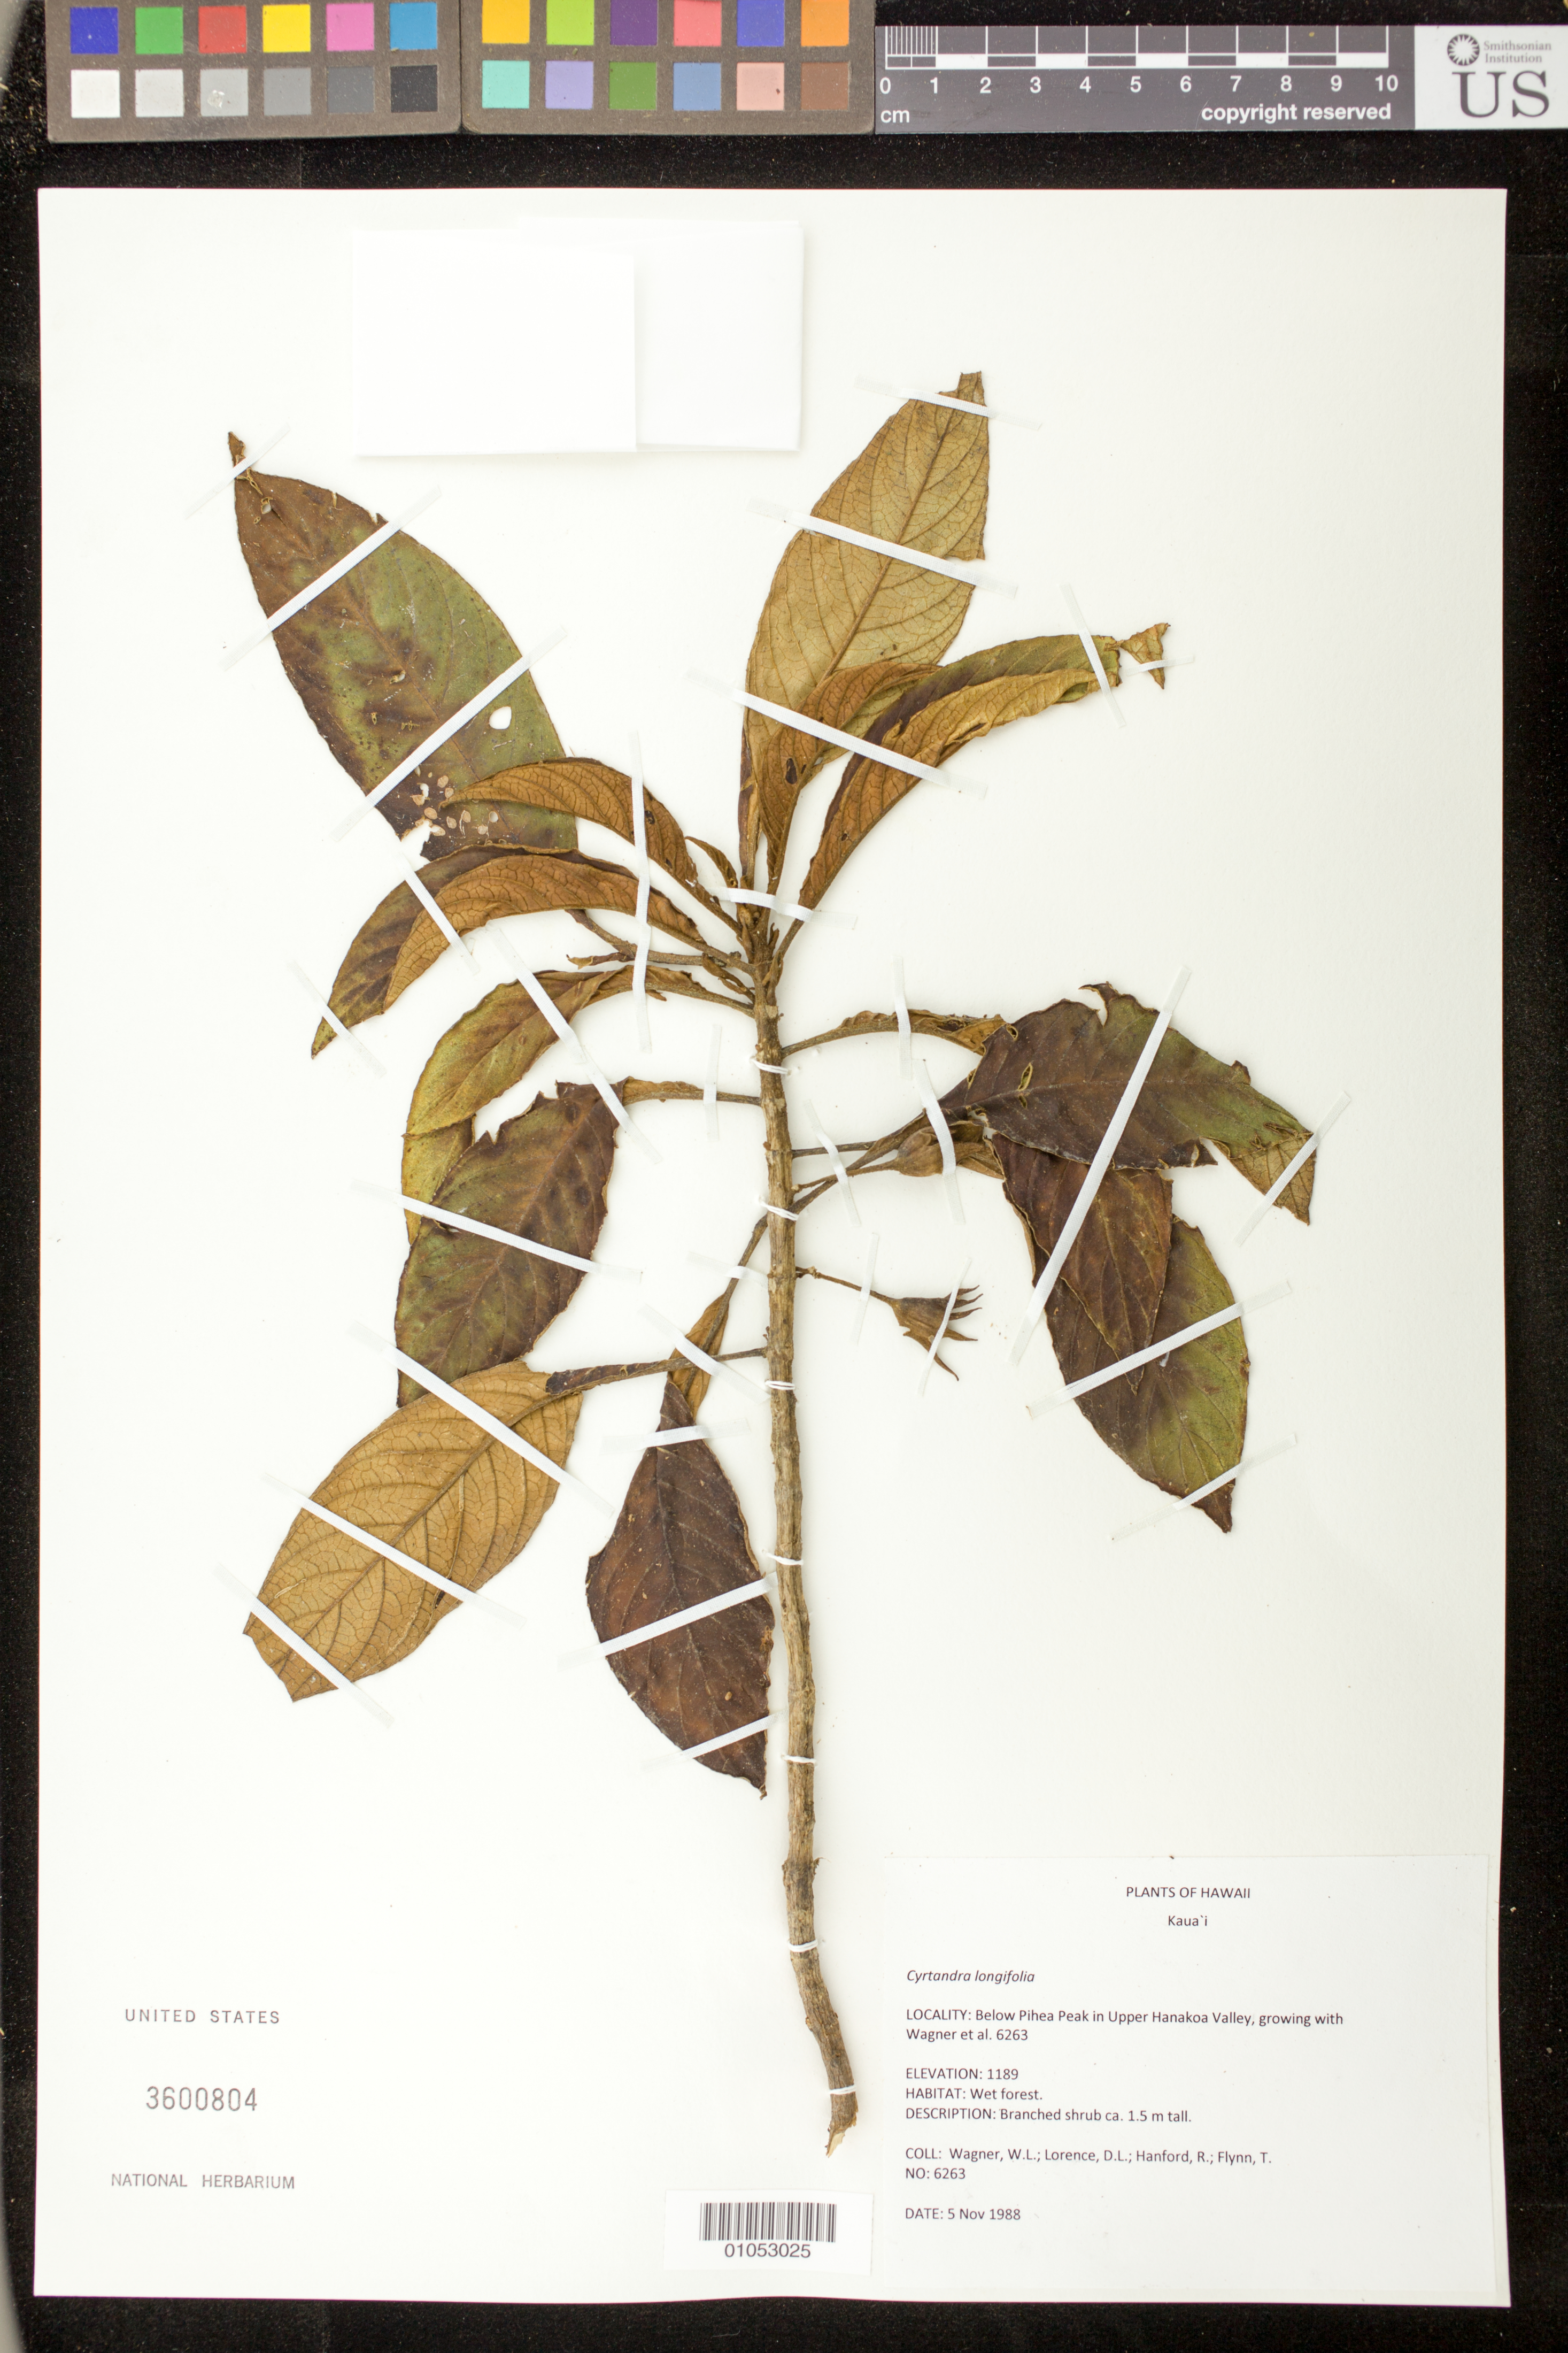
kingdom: Plantae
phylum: Tracheophyta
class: Magnoliopsida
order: Lamiales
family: Gesneriaceae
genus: Cyrtandra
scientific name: Cyrtandra longifolia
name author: (Wawra) Hillebr. ex C.B. Clarke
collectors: W. L. Wagner, D. Lorence, R. Hanford & T. W. Flynn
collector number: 6263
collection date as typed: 5 Nov 1988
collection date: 1988-11-05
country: United States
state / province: Hawaii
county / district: Kauai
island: Kaua'i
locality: Below Pihea Peak in Upper Hanakoa Valley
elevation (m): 1189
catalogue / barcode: US 3600804